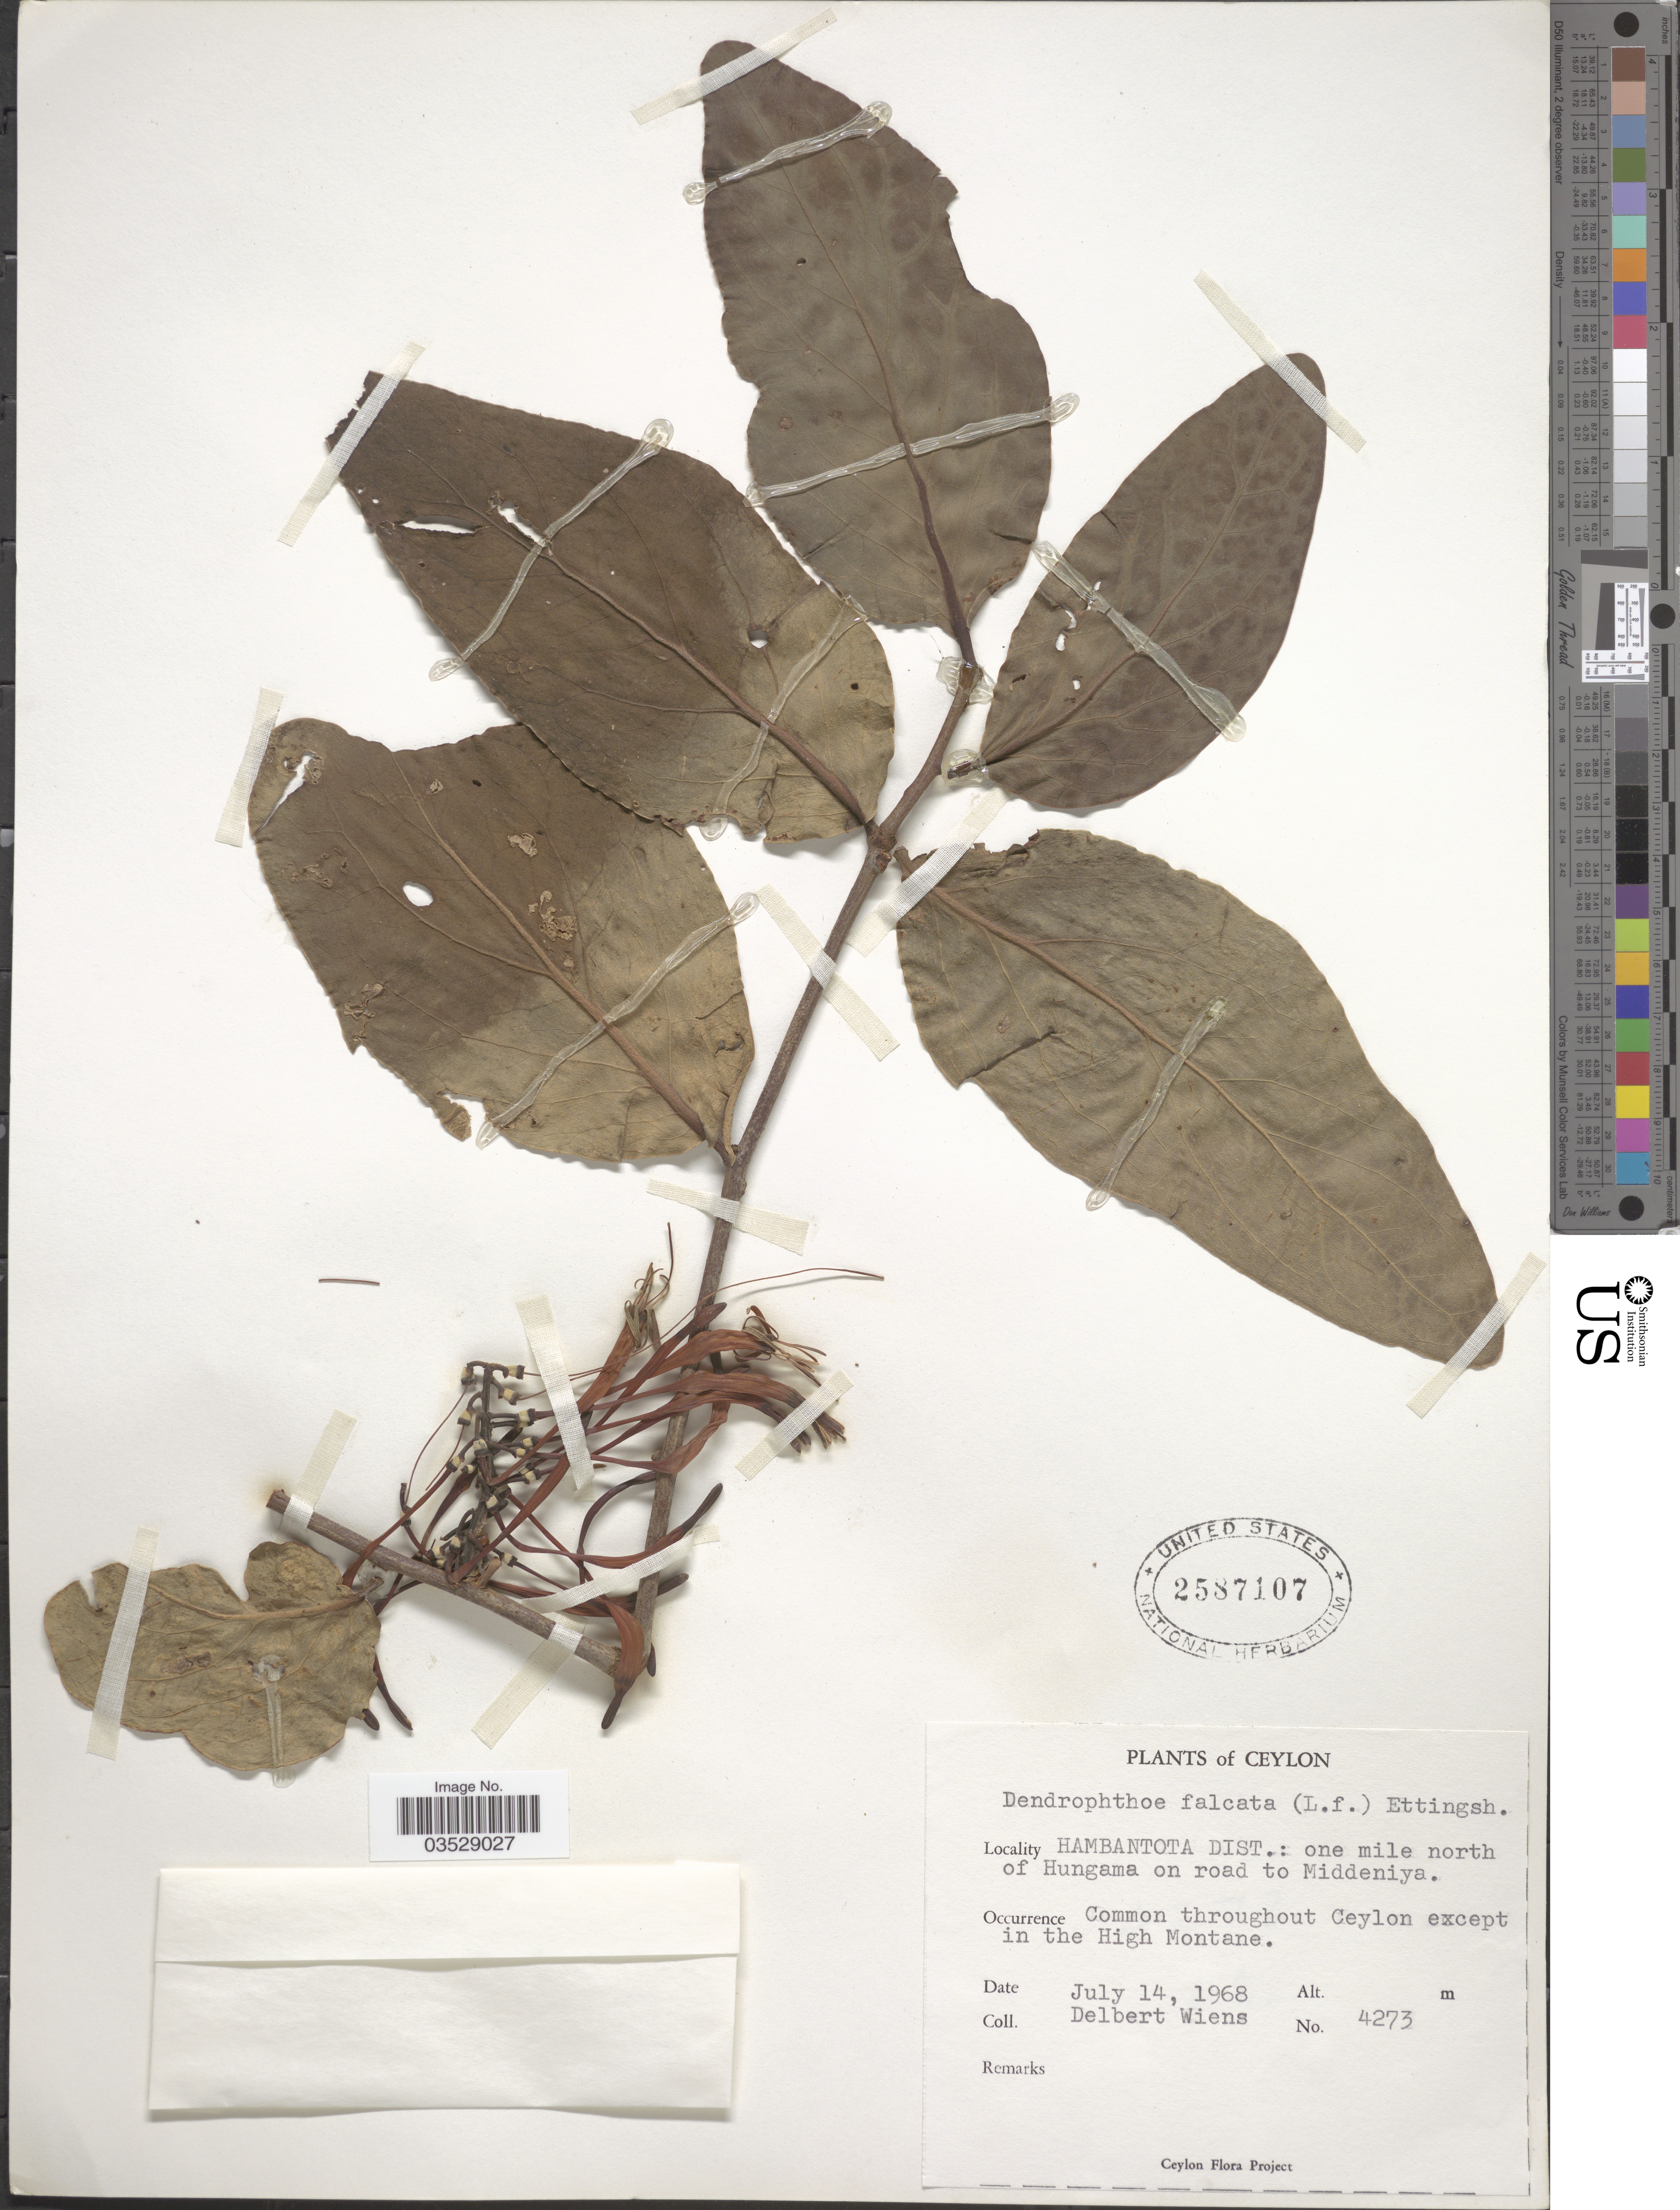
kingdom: Plantae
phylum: Tracheophyta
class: Magnoliopsida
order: Santalales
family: Loranthaceae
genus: Dendrophthoe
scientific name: Dendrophthoe falcata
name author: (L. f.) Ettingsh.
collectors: D. Wiens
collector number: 4273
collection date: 1968-07-14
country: Sri Lanka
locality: Ceylon. Hambantota Dist.: one mile north of Hungama on road to Middeniya. Common throughout Ceylon except in the High Montane.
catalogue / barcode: US 2587107